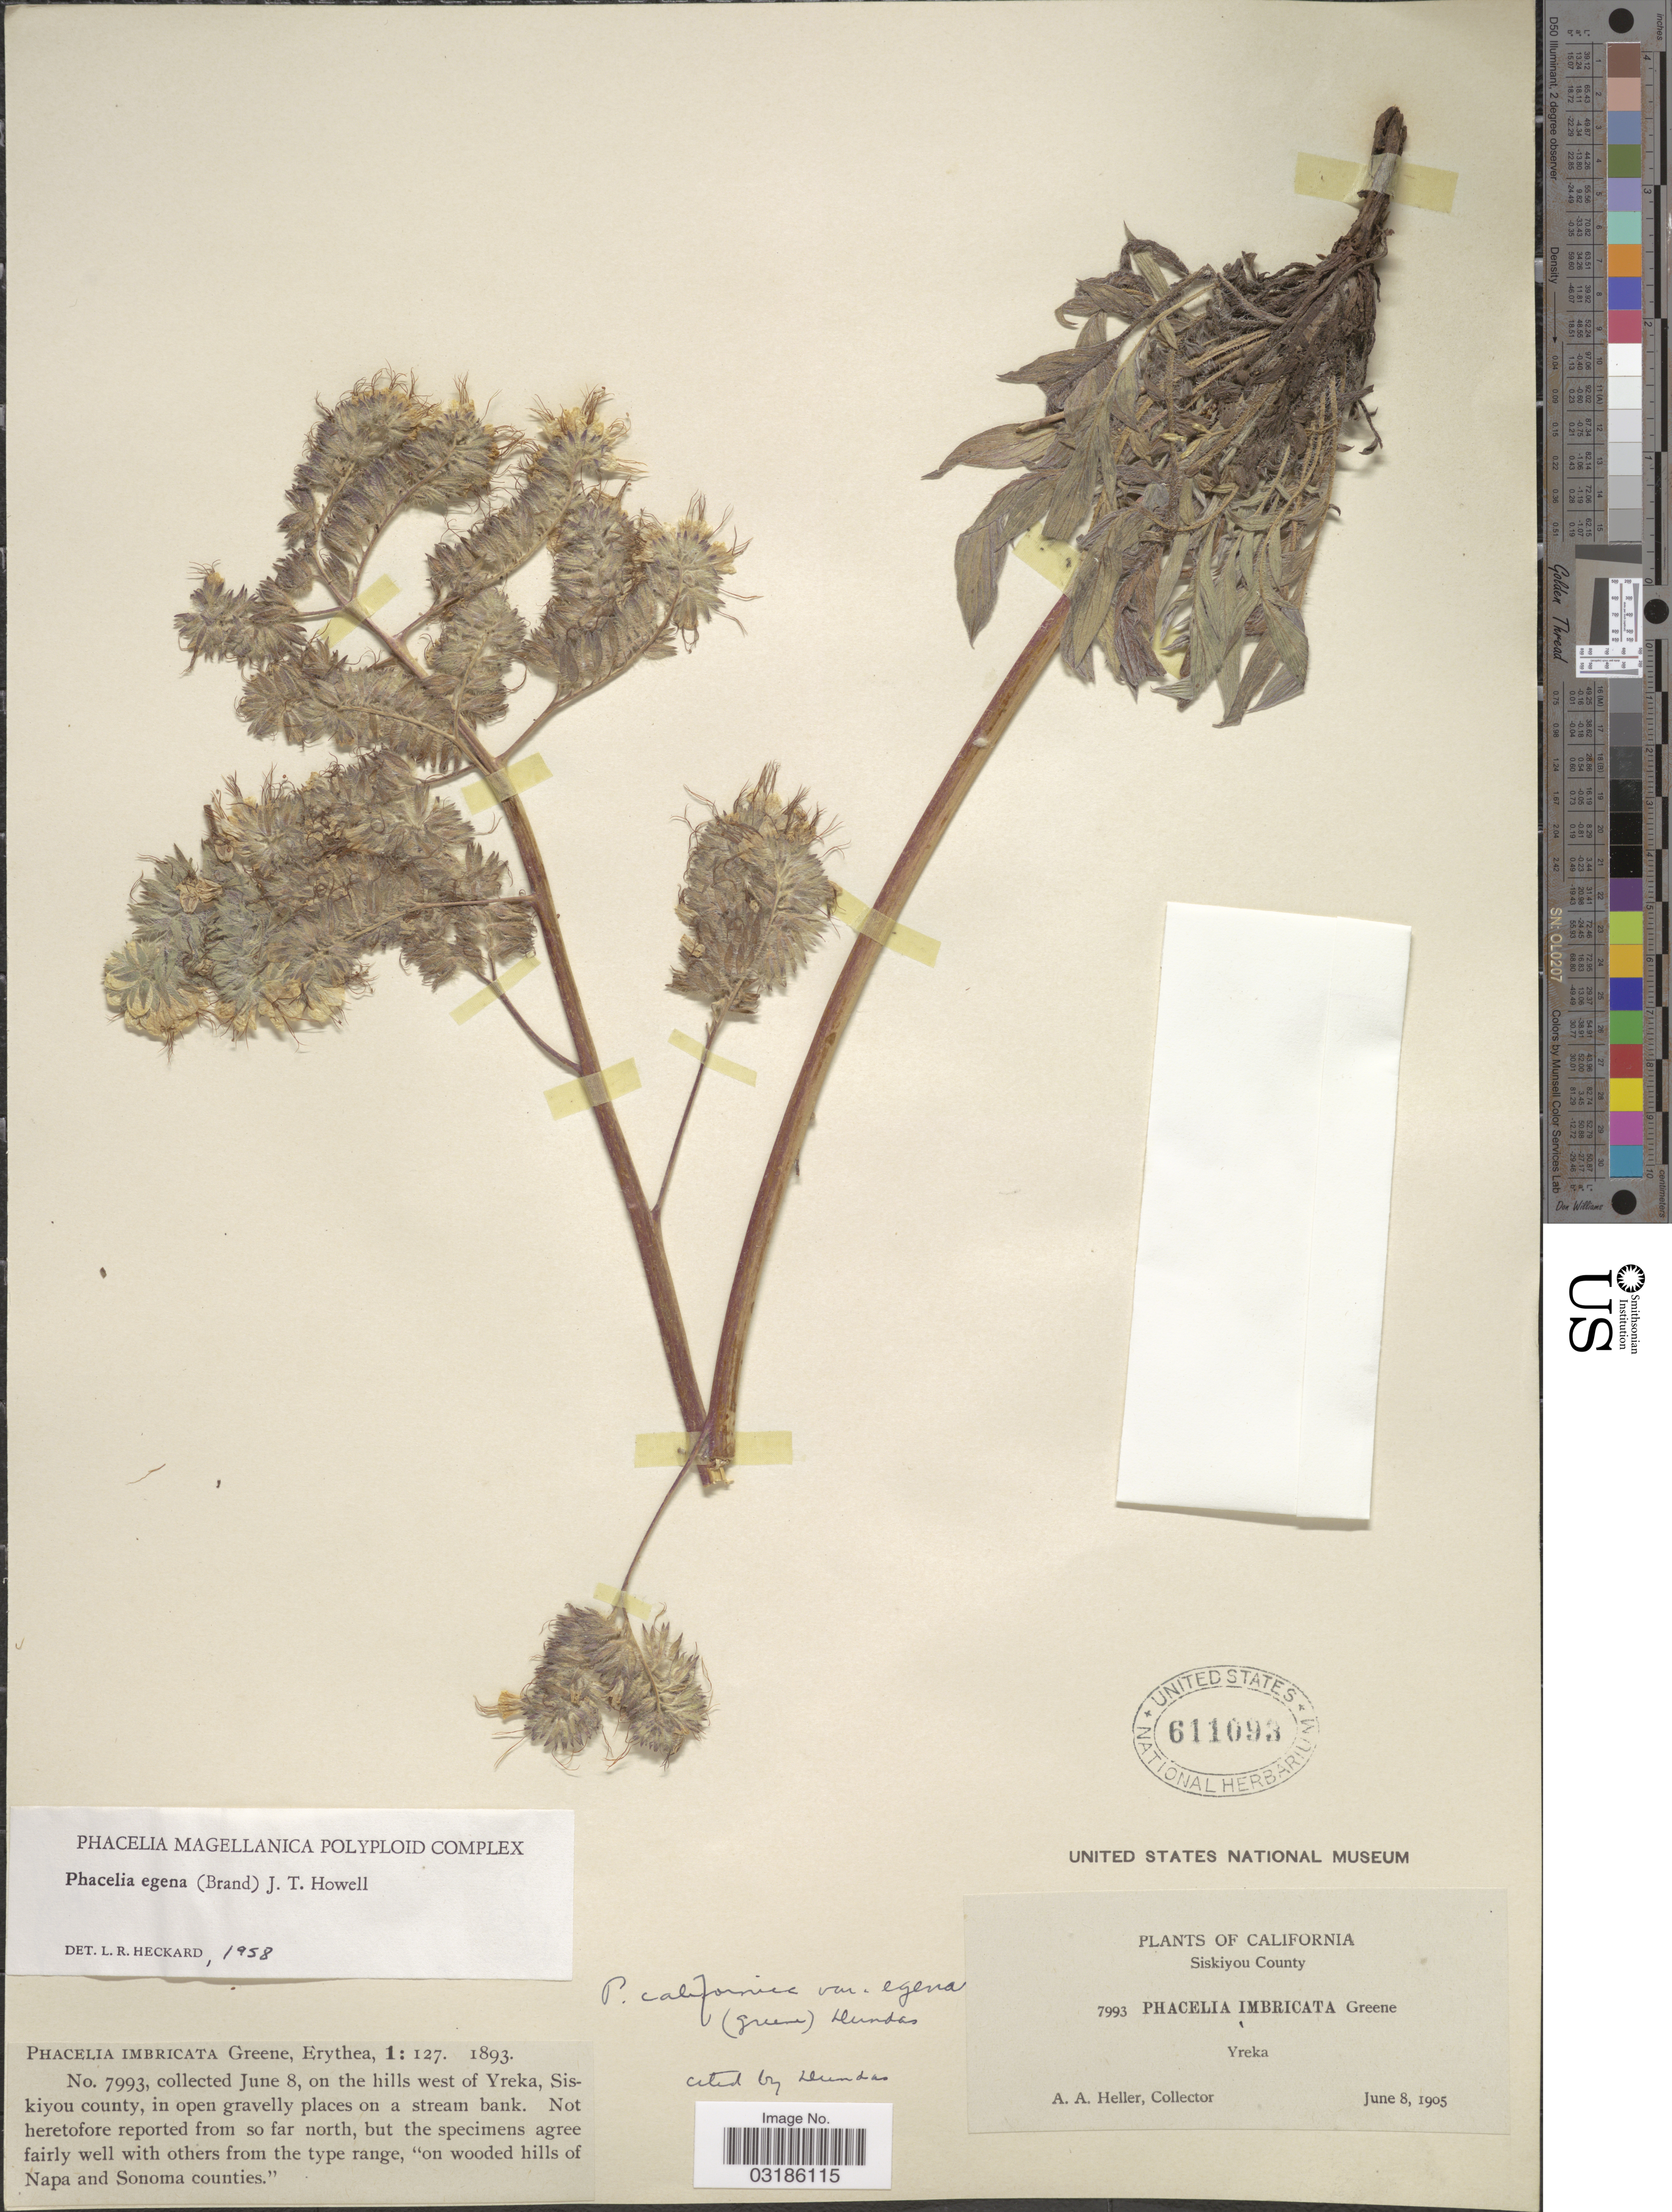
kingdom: Plantae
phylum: Tracheophyta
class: Magnoliopsida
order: Boraginales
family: Hydrophyllaceae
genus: Phacelia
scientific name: Phacelia egena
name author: (Brand) Howell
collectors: A. A. Heller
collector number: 7993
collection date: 1905-06-08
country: United States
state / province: California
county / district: Siskiyou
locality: Siskiyou County. Yreka. On the hills west of Yreka, Siskiyou County, in open gravelly places on a stream bank.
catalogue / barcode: US 611093